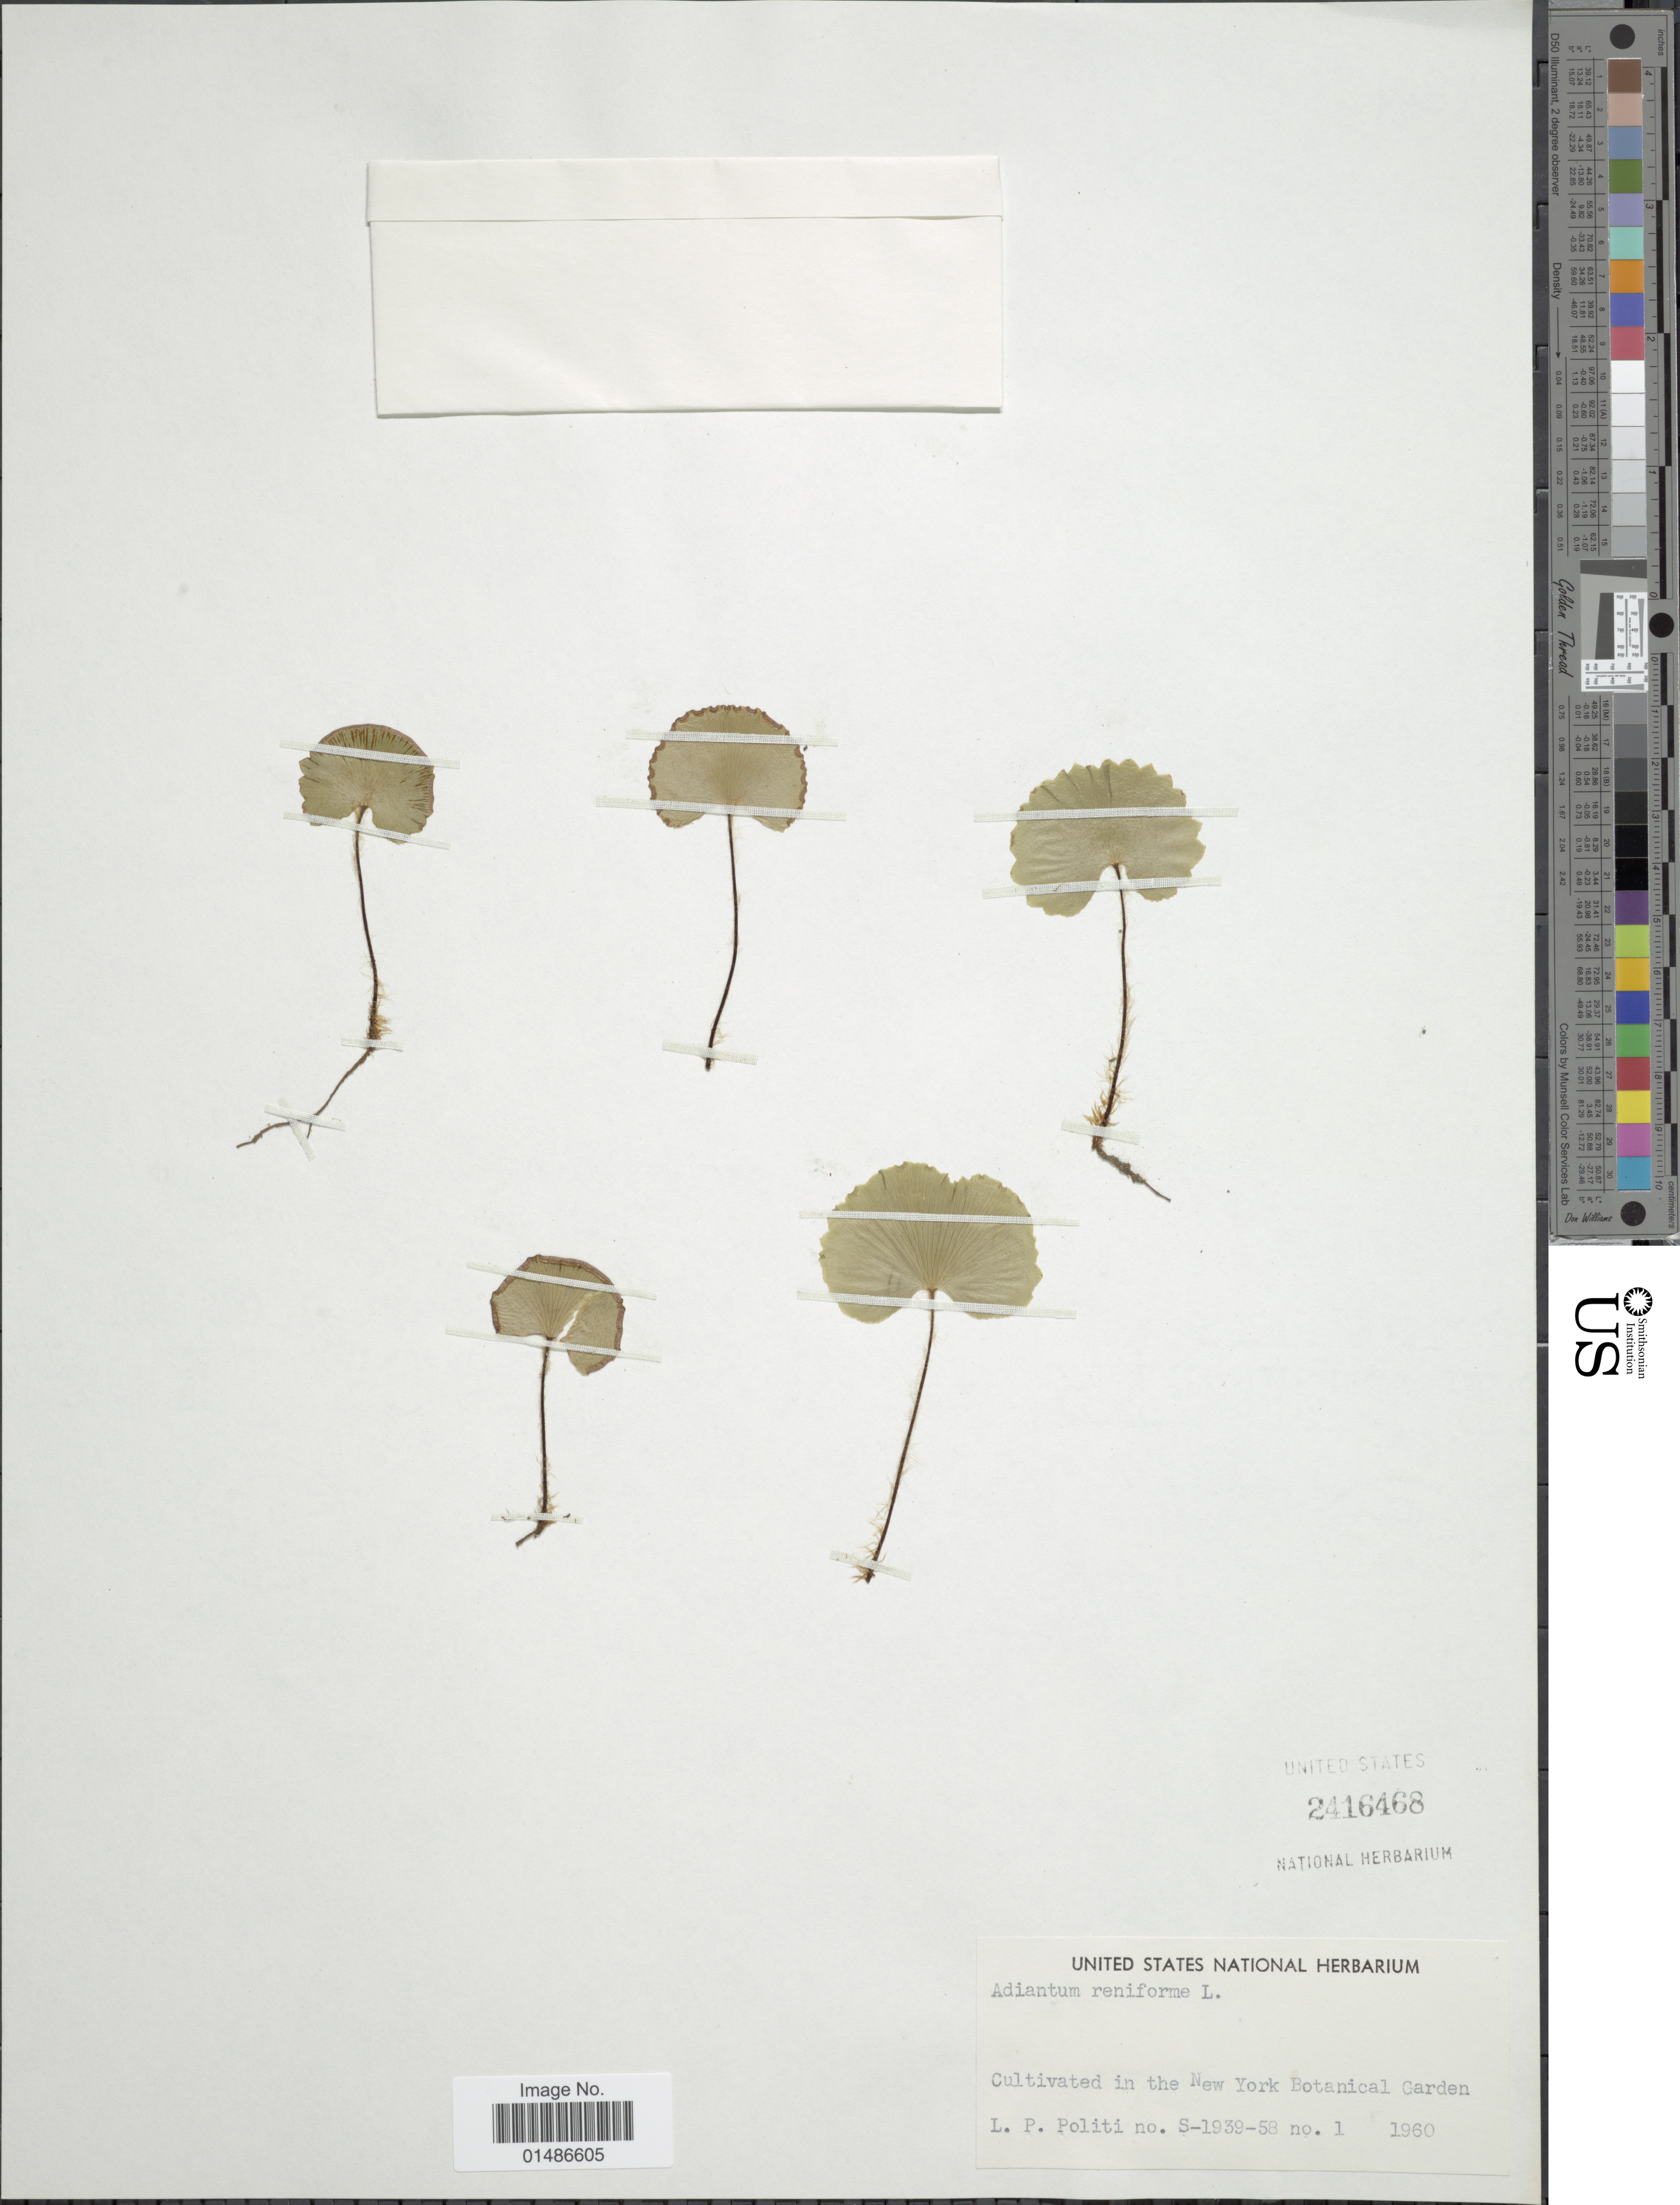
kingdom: Plantae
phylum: Tracheophyta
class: Polypodiopsida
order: Polypodiales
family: Pteridaceae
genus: Adiantum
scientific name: Adiantum reniforme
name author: L.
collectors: L. Politi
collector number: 1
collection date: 1960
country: United States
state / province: New York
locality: Cultivated in New York Botanical Garden no. S-1939-58.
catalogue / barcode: US 2416468